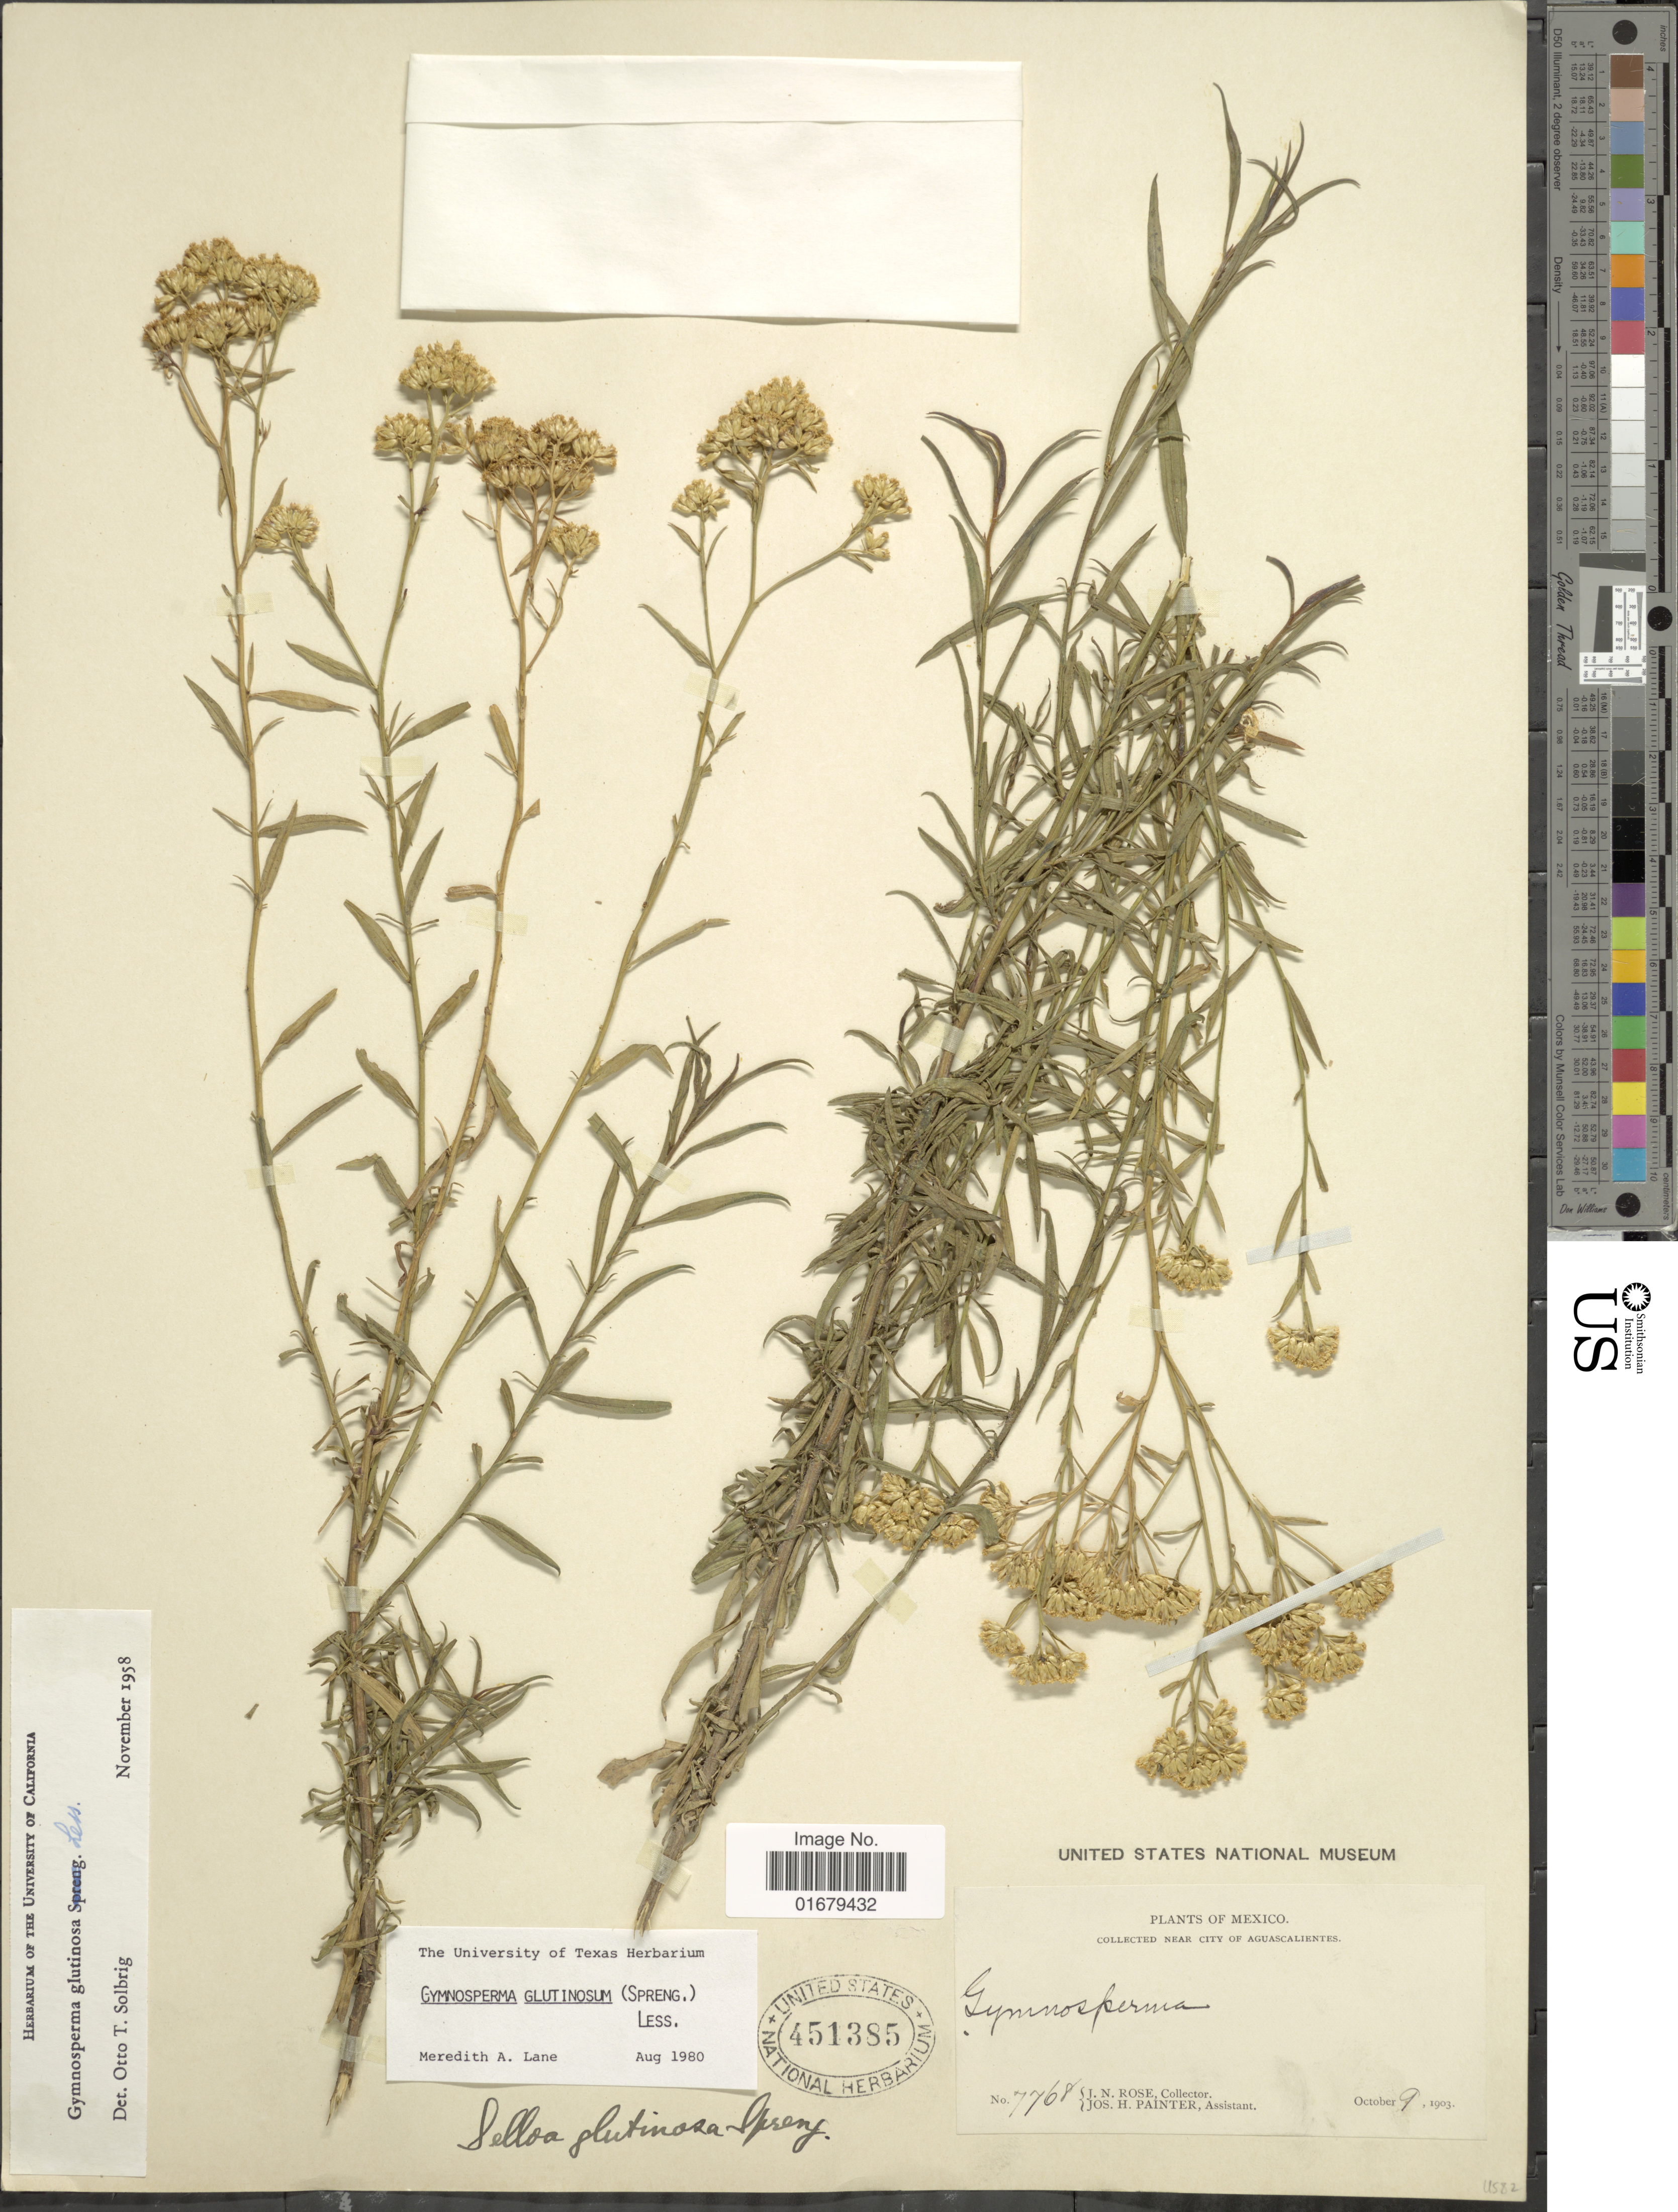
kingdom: Plantae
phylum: Tracheophyta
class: Magnoliopsida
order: Asterales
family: Asteraceae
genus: Gymnosperma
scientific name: Gymnosperma glutinosum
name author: (Spreng.) Less.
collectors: J. N. Rose & J. H. Painter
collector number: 7768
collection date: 1903-10-09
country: Mexico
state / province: Aguascalientes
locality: Near city of Aguascalientes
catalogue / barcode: US 451385